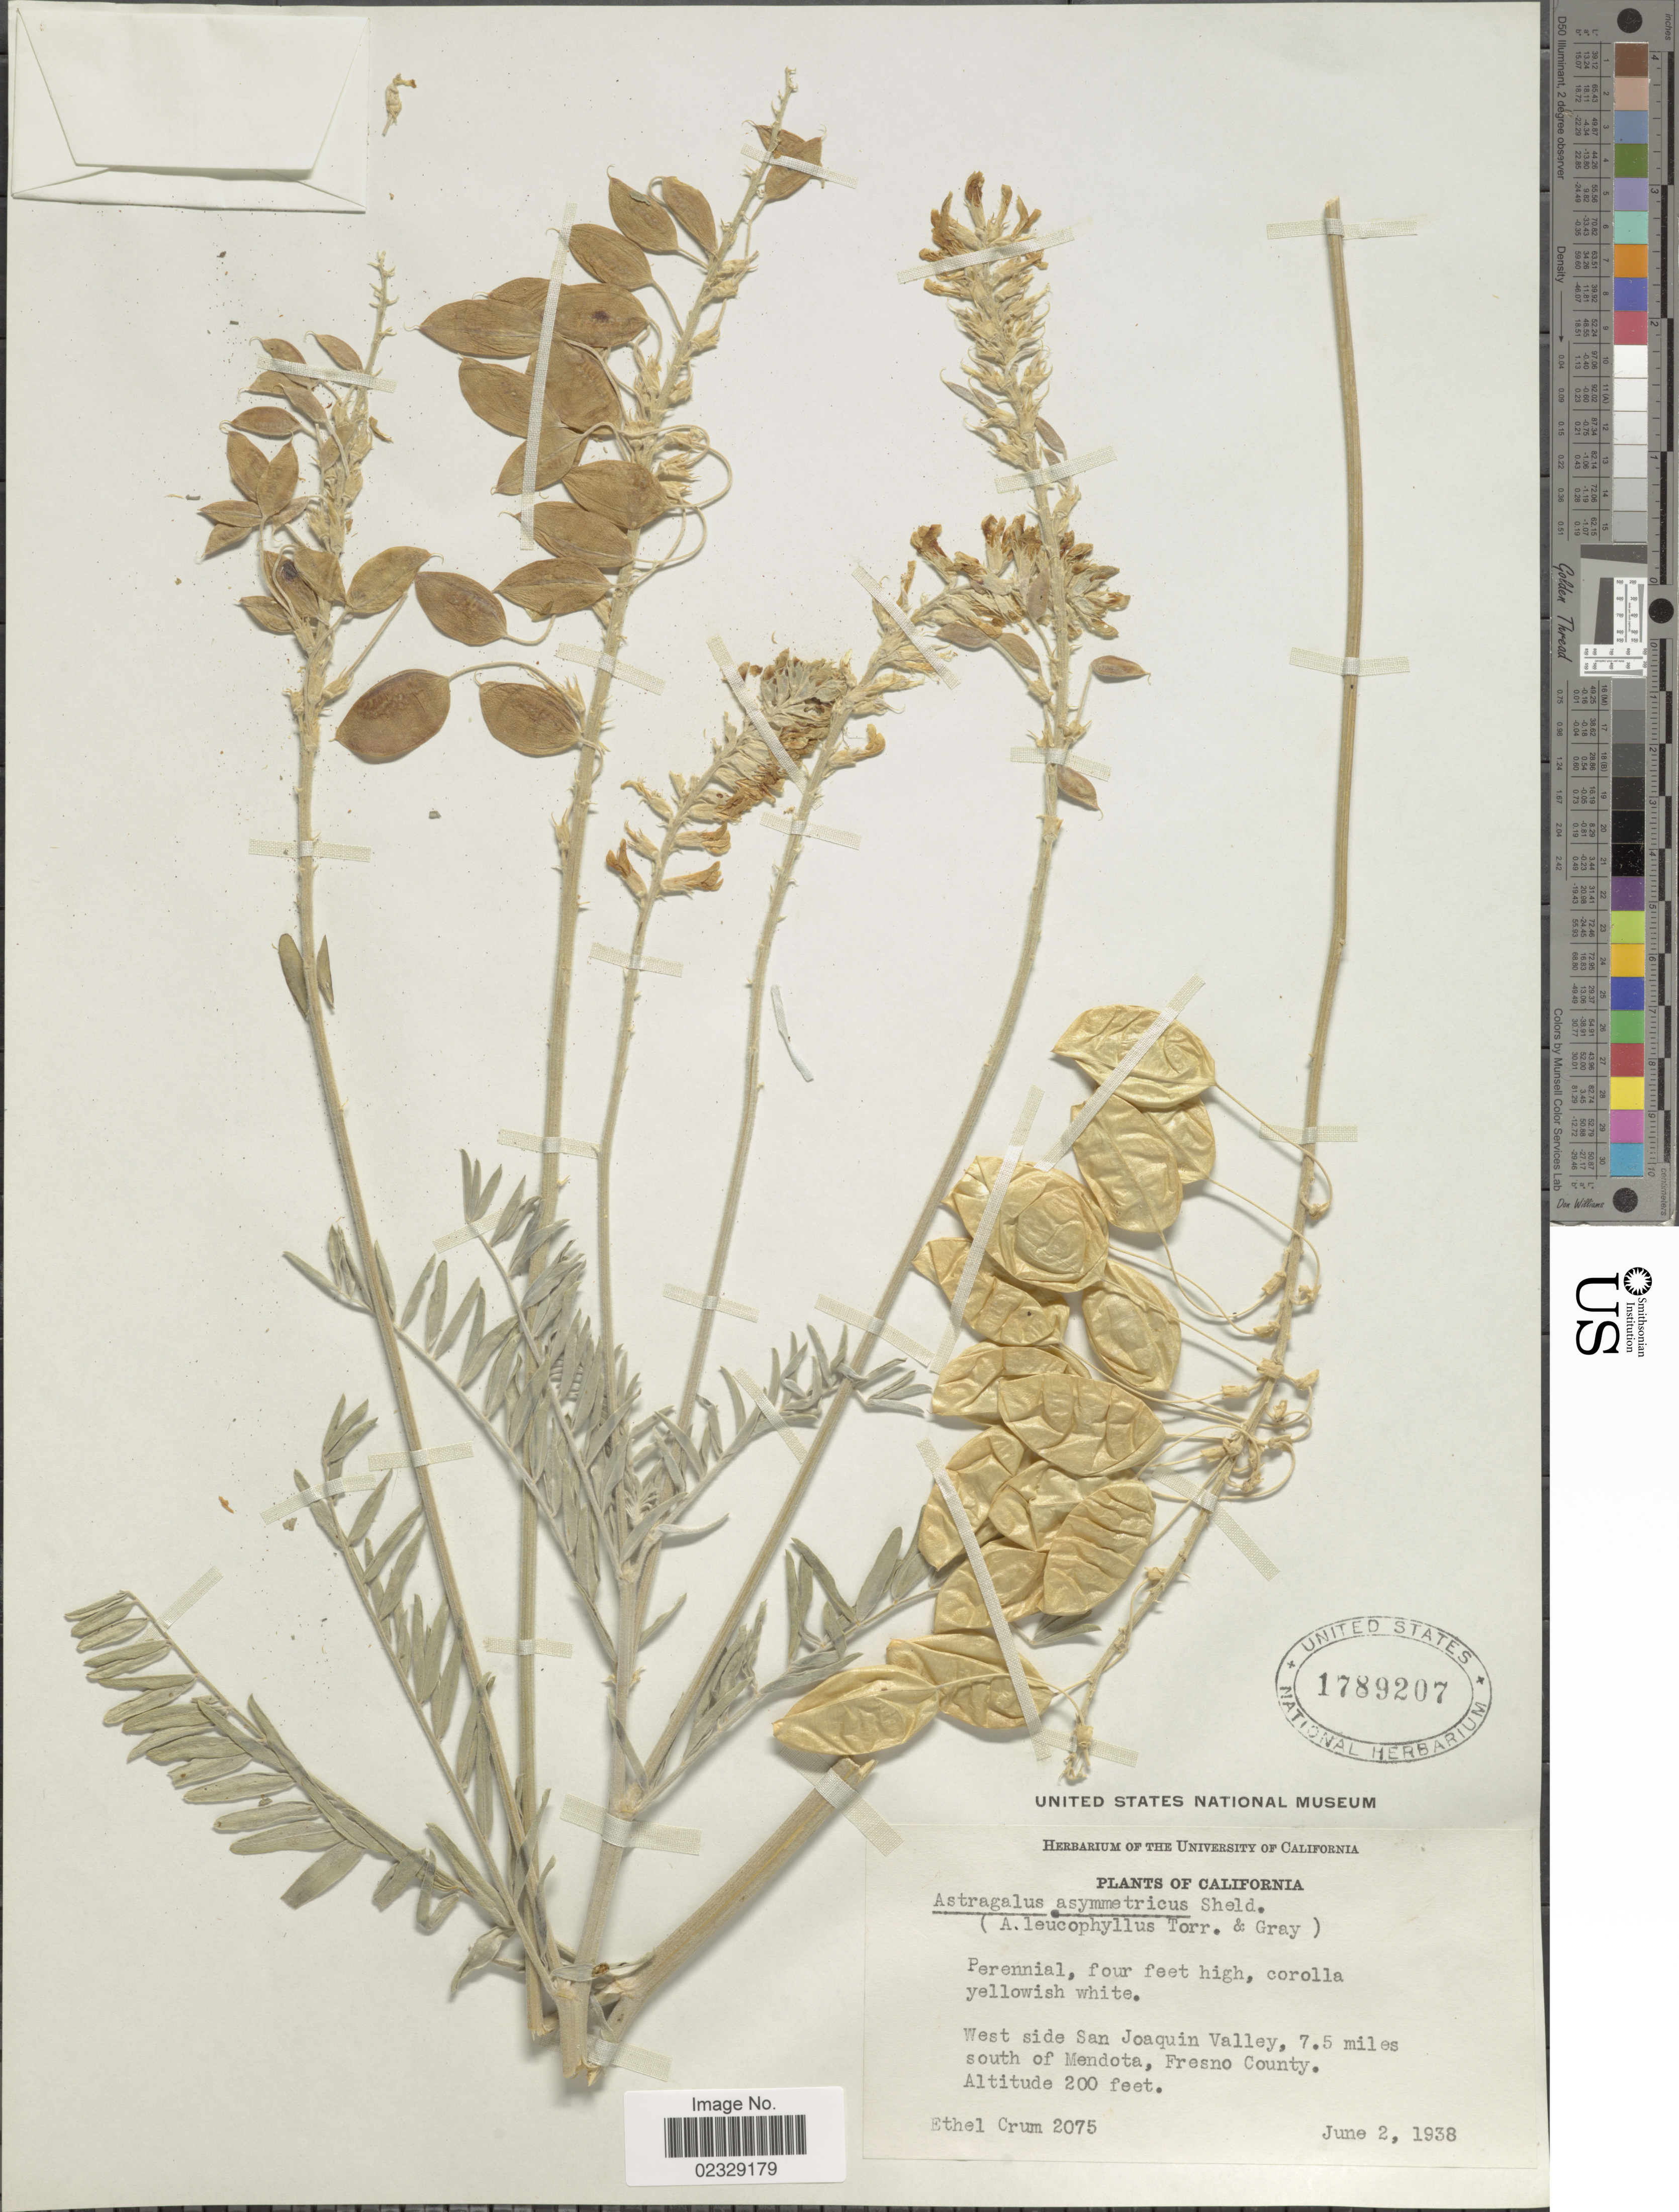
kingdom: Plantae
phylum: Tracheophyta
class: Magnoliopsida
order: Fabales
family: Fabaceae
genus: Astragalus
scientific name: Astragalus asymmetricus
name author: E. Sheld.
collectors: E. K. Crum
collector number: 2075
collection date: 1938-06-02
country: United States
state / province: California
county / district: Fresno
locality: West side San Joaquin Valley, 7.5 miles south of Mendota, Fresno County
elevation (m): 61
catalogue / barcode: US 1789207